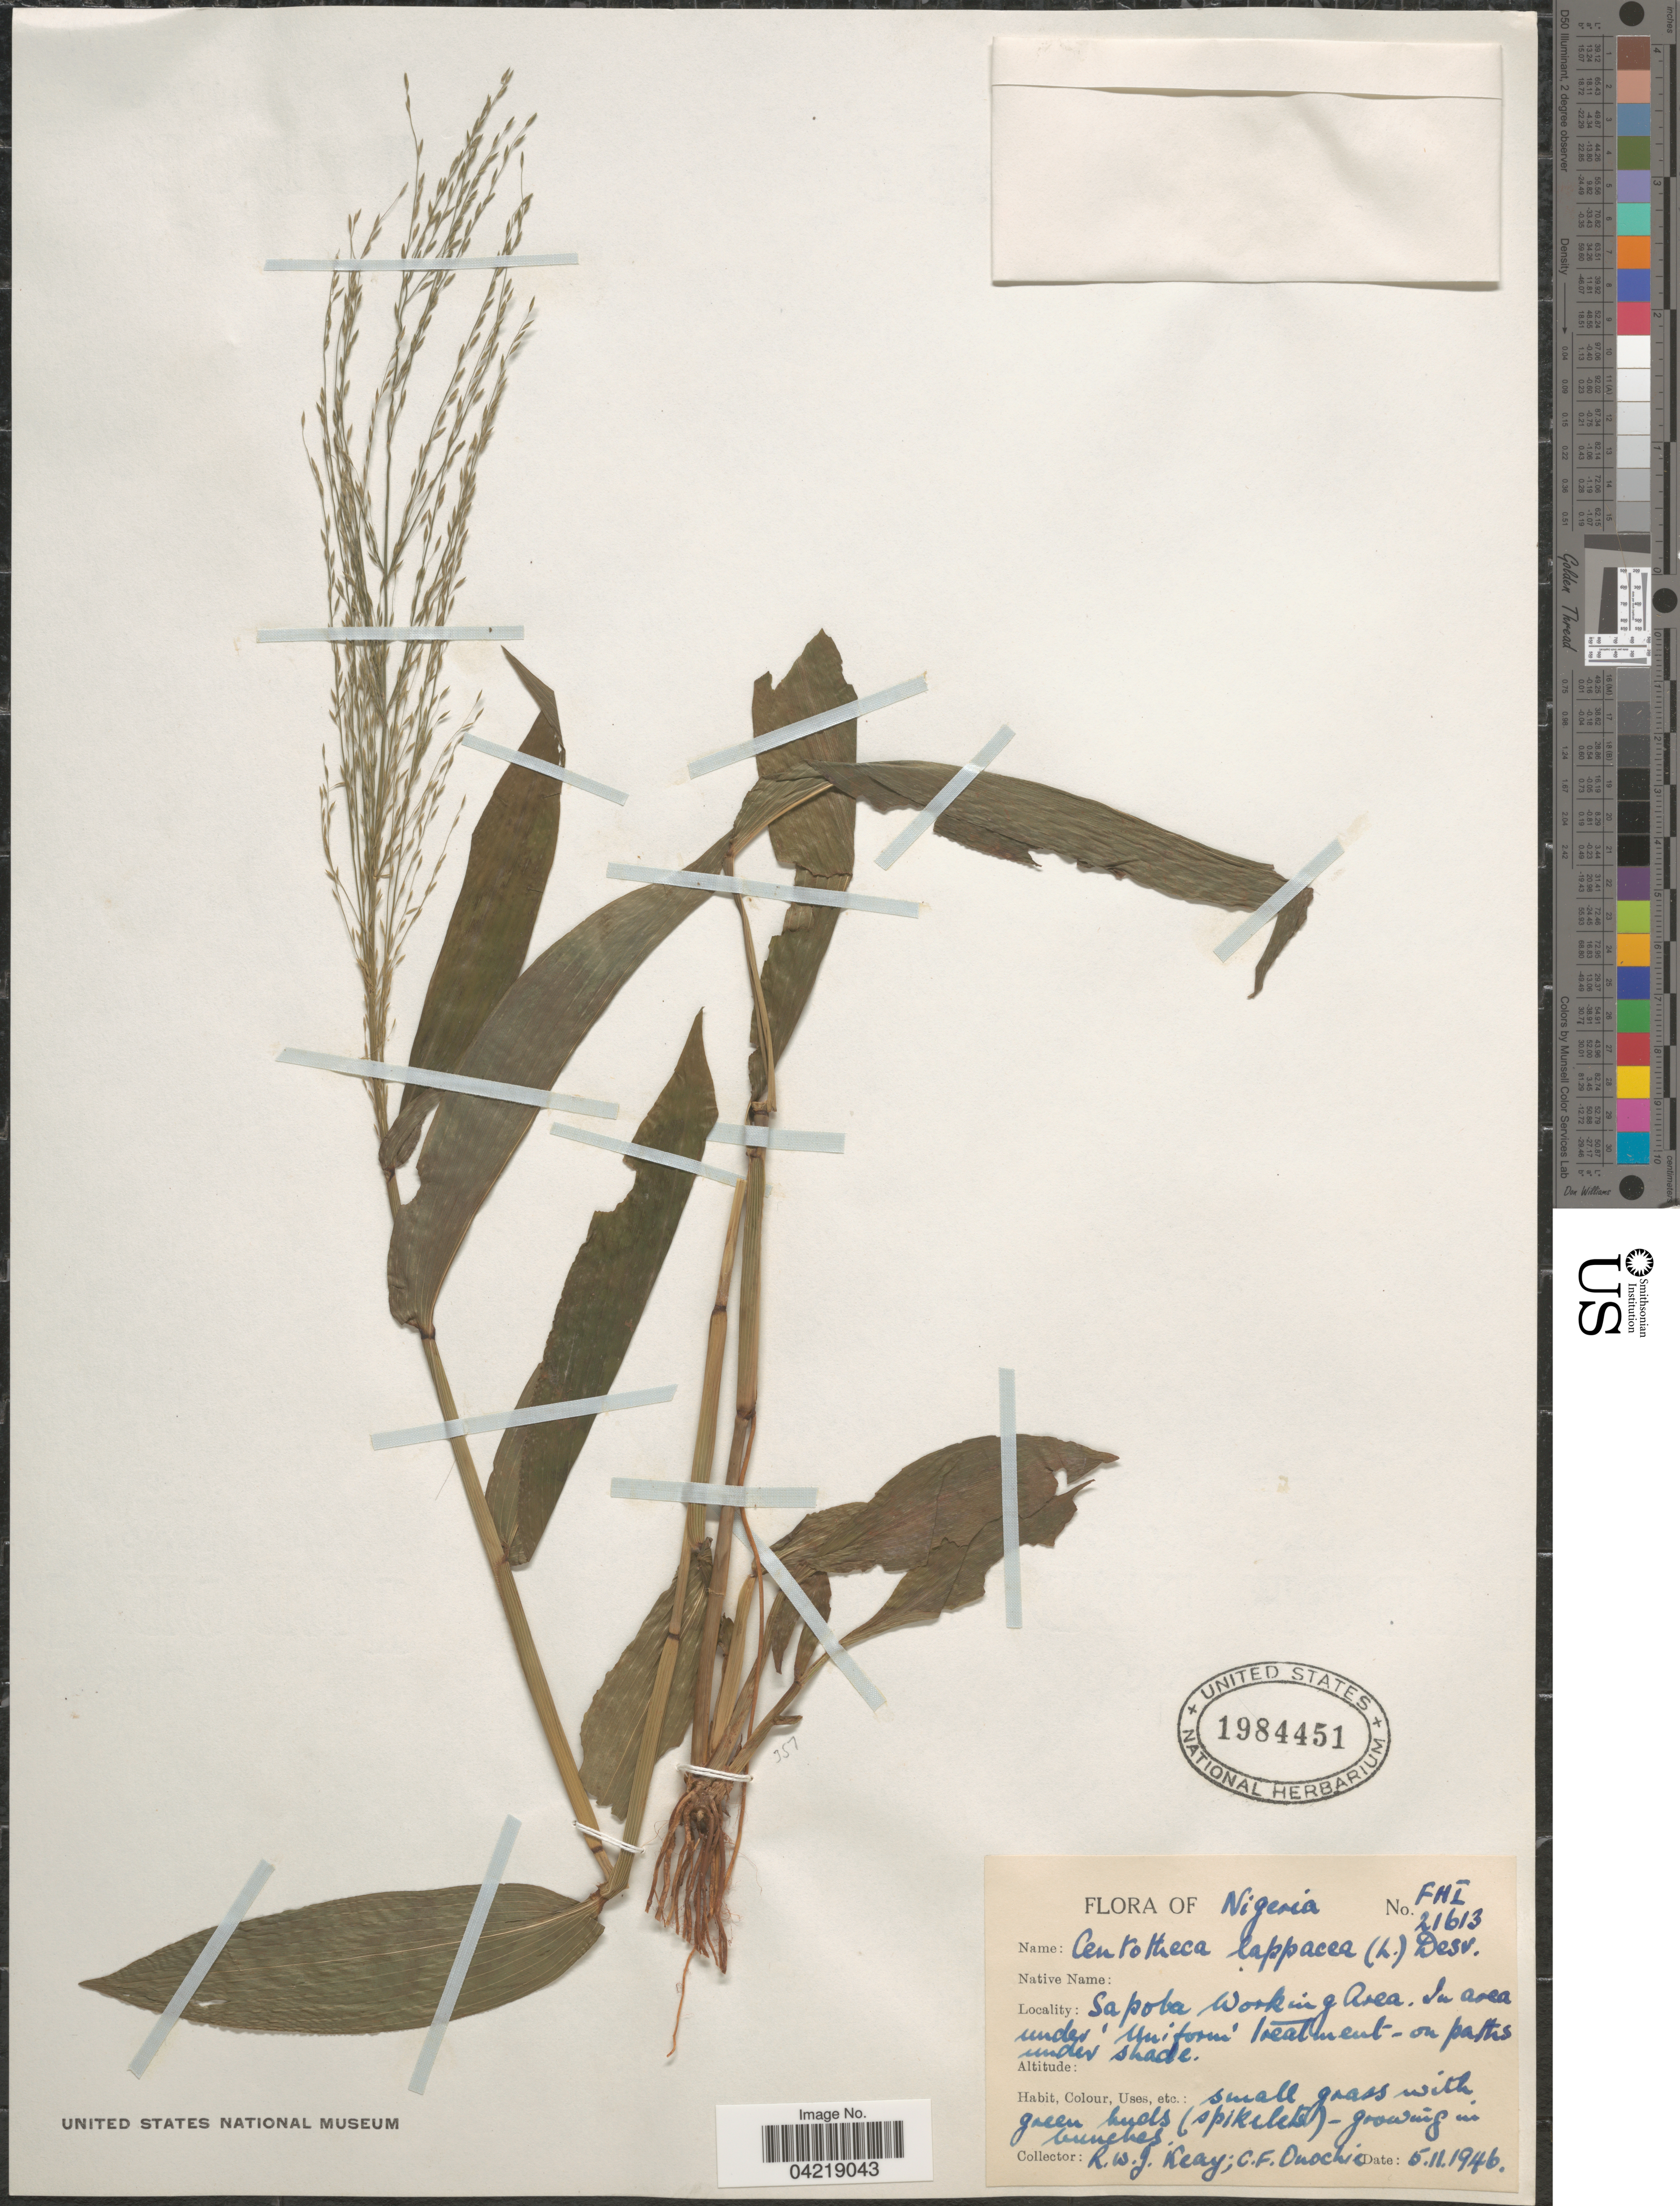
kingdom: Plantae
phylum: Tracheophyta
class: Liliopsida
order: Poales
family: Poaceae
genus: Centotheca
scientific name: Centotheca lappacea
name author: (L.) Desv.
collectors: R. W. Keay & C. Onochie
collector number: FHI21613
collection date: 1946-11-05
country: Nigeria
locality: Sapoba Working Area. In area under "Uniform" treatment on paths under shade.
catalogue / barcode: US 1984451